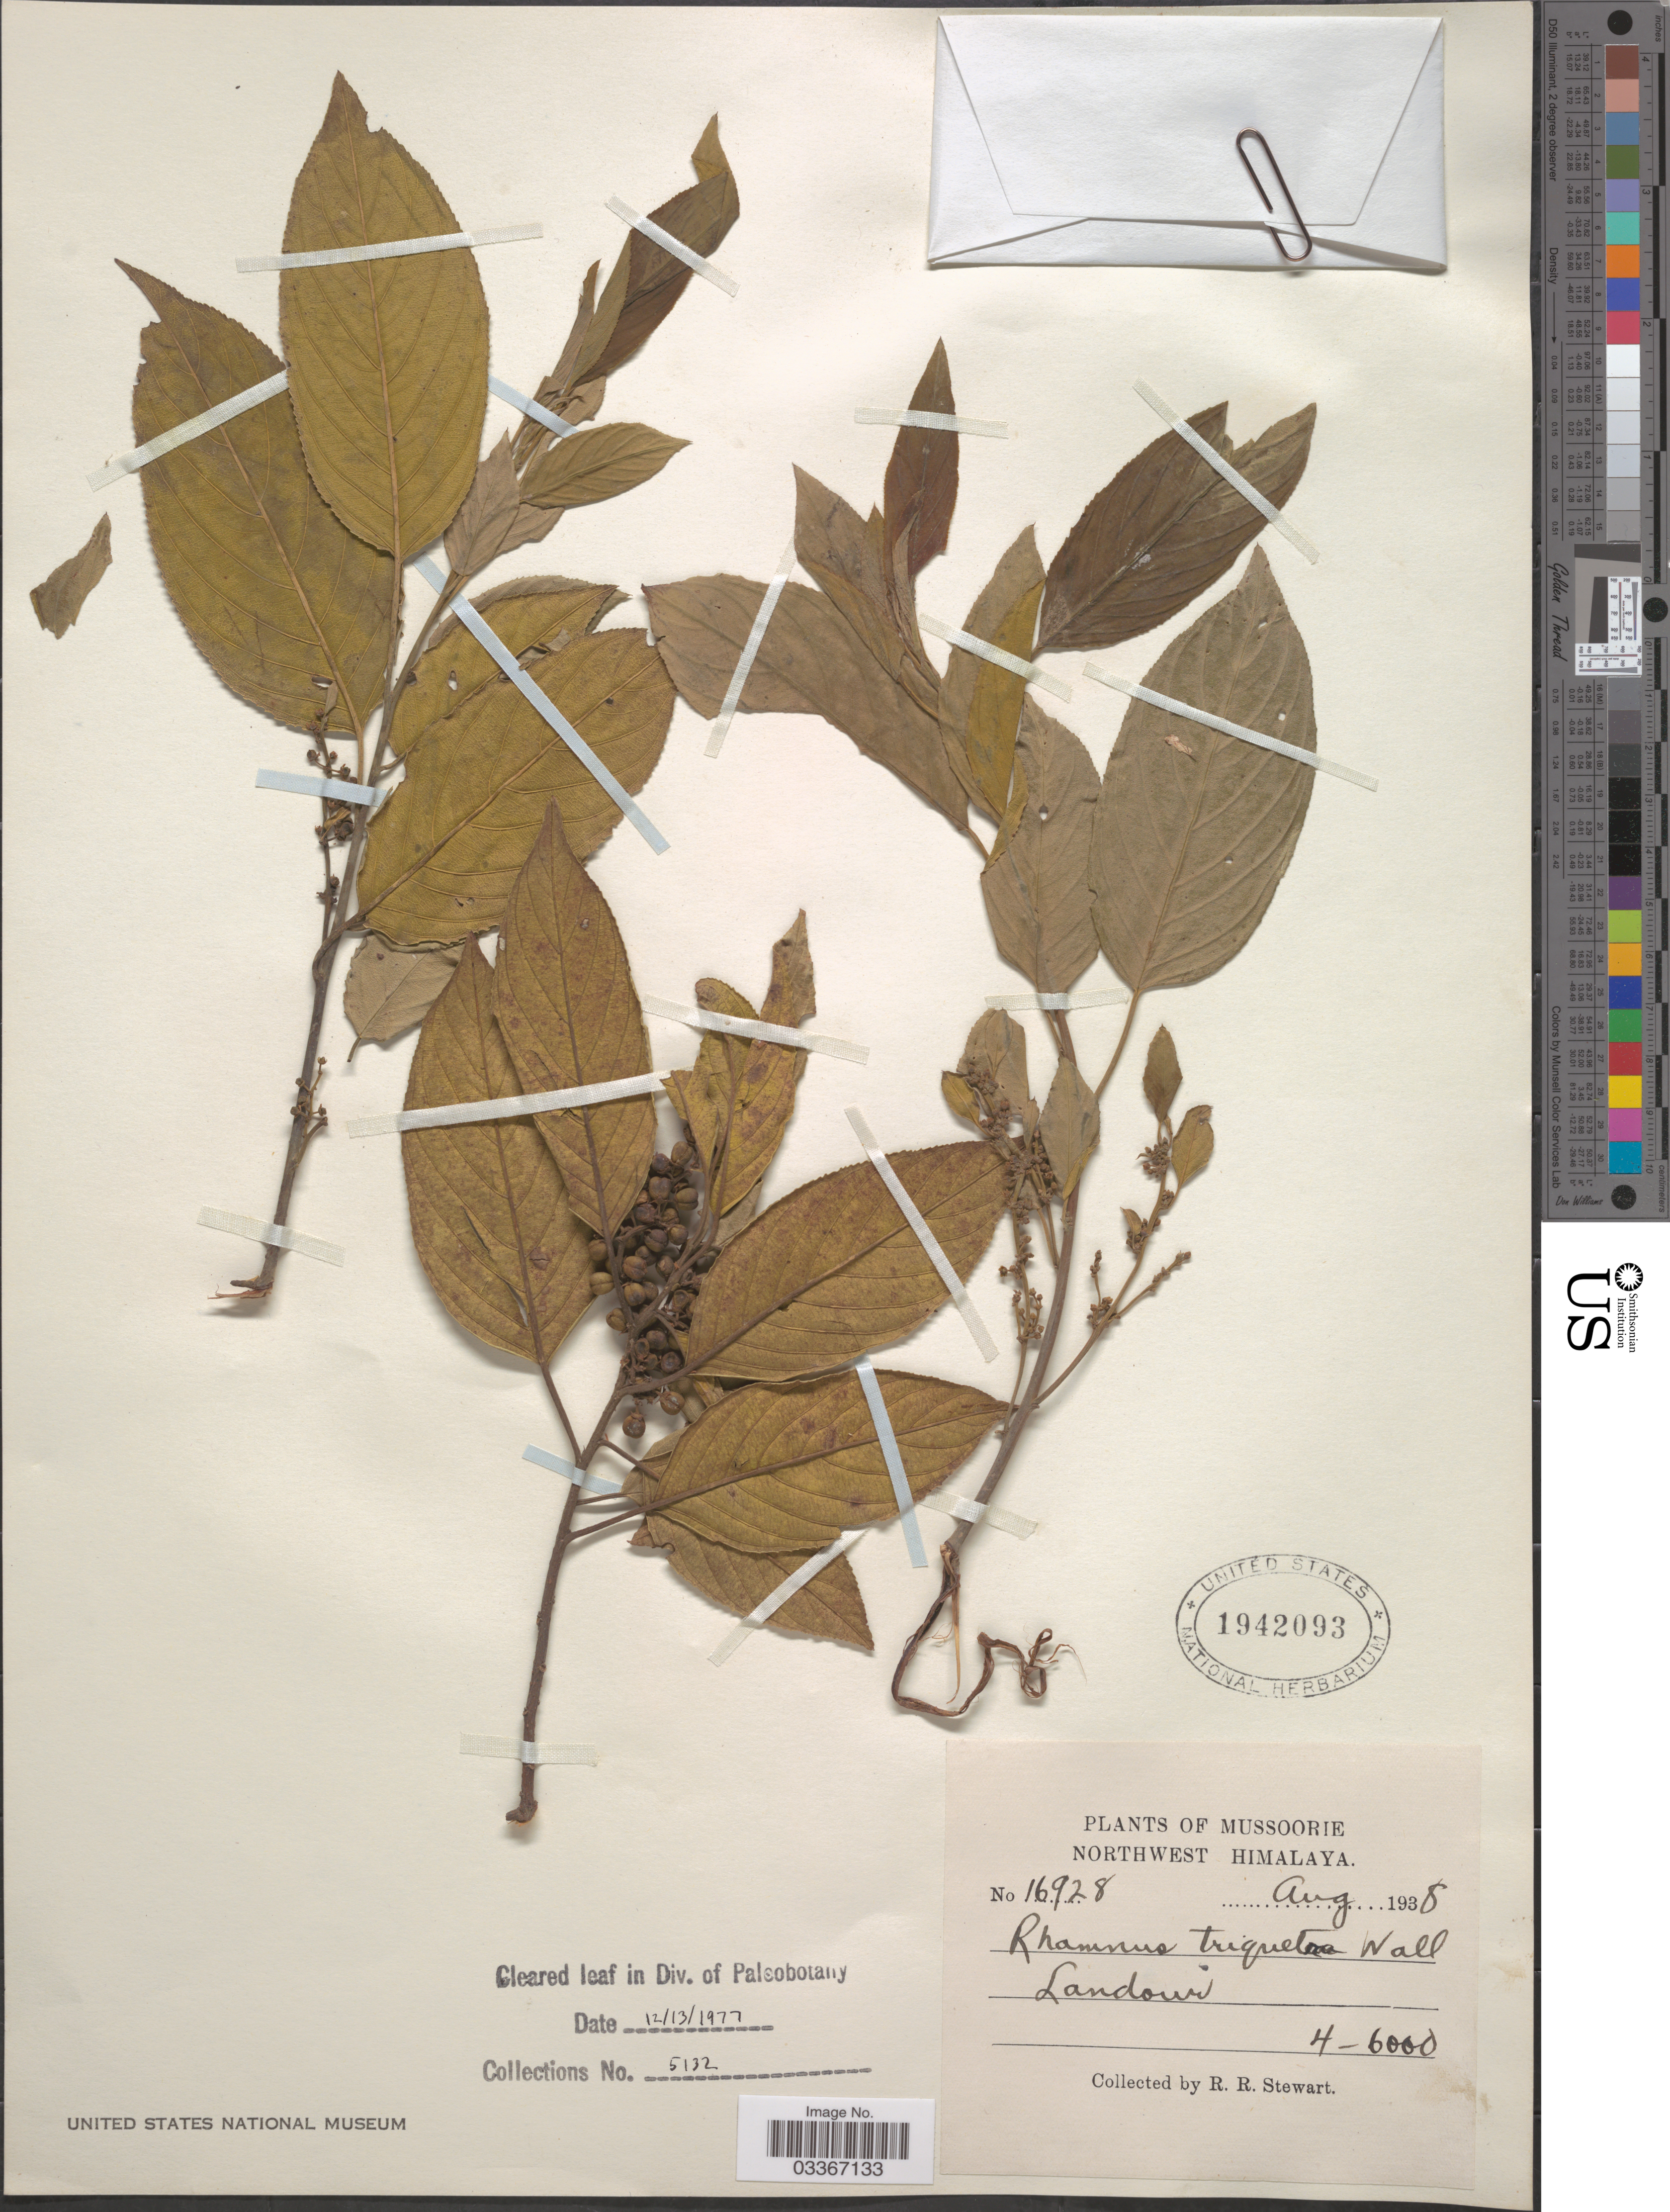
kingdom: Plantae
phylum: Tracheophyta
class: Magnoliopsida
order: Rosales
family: Rhamnaceae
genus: Rhamnus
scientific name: Rhamnus triquetra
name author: (Wall.) Brandis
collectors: R. Stewart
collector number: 16928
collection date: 1938-08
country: India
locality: Mussourie. Northwest Himalaya. Landour.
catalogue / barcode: US 1942093